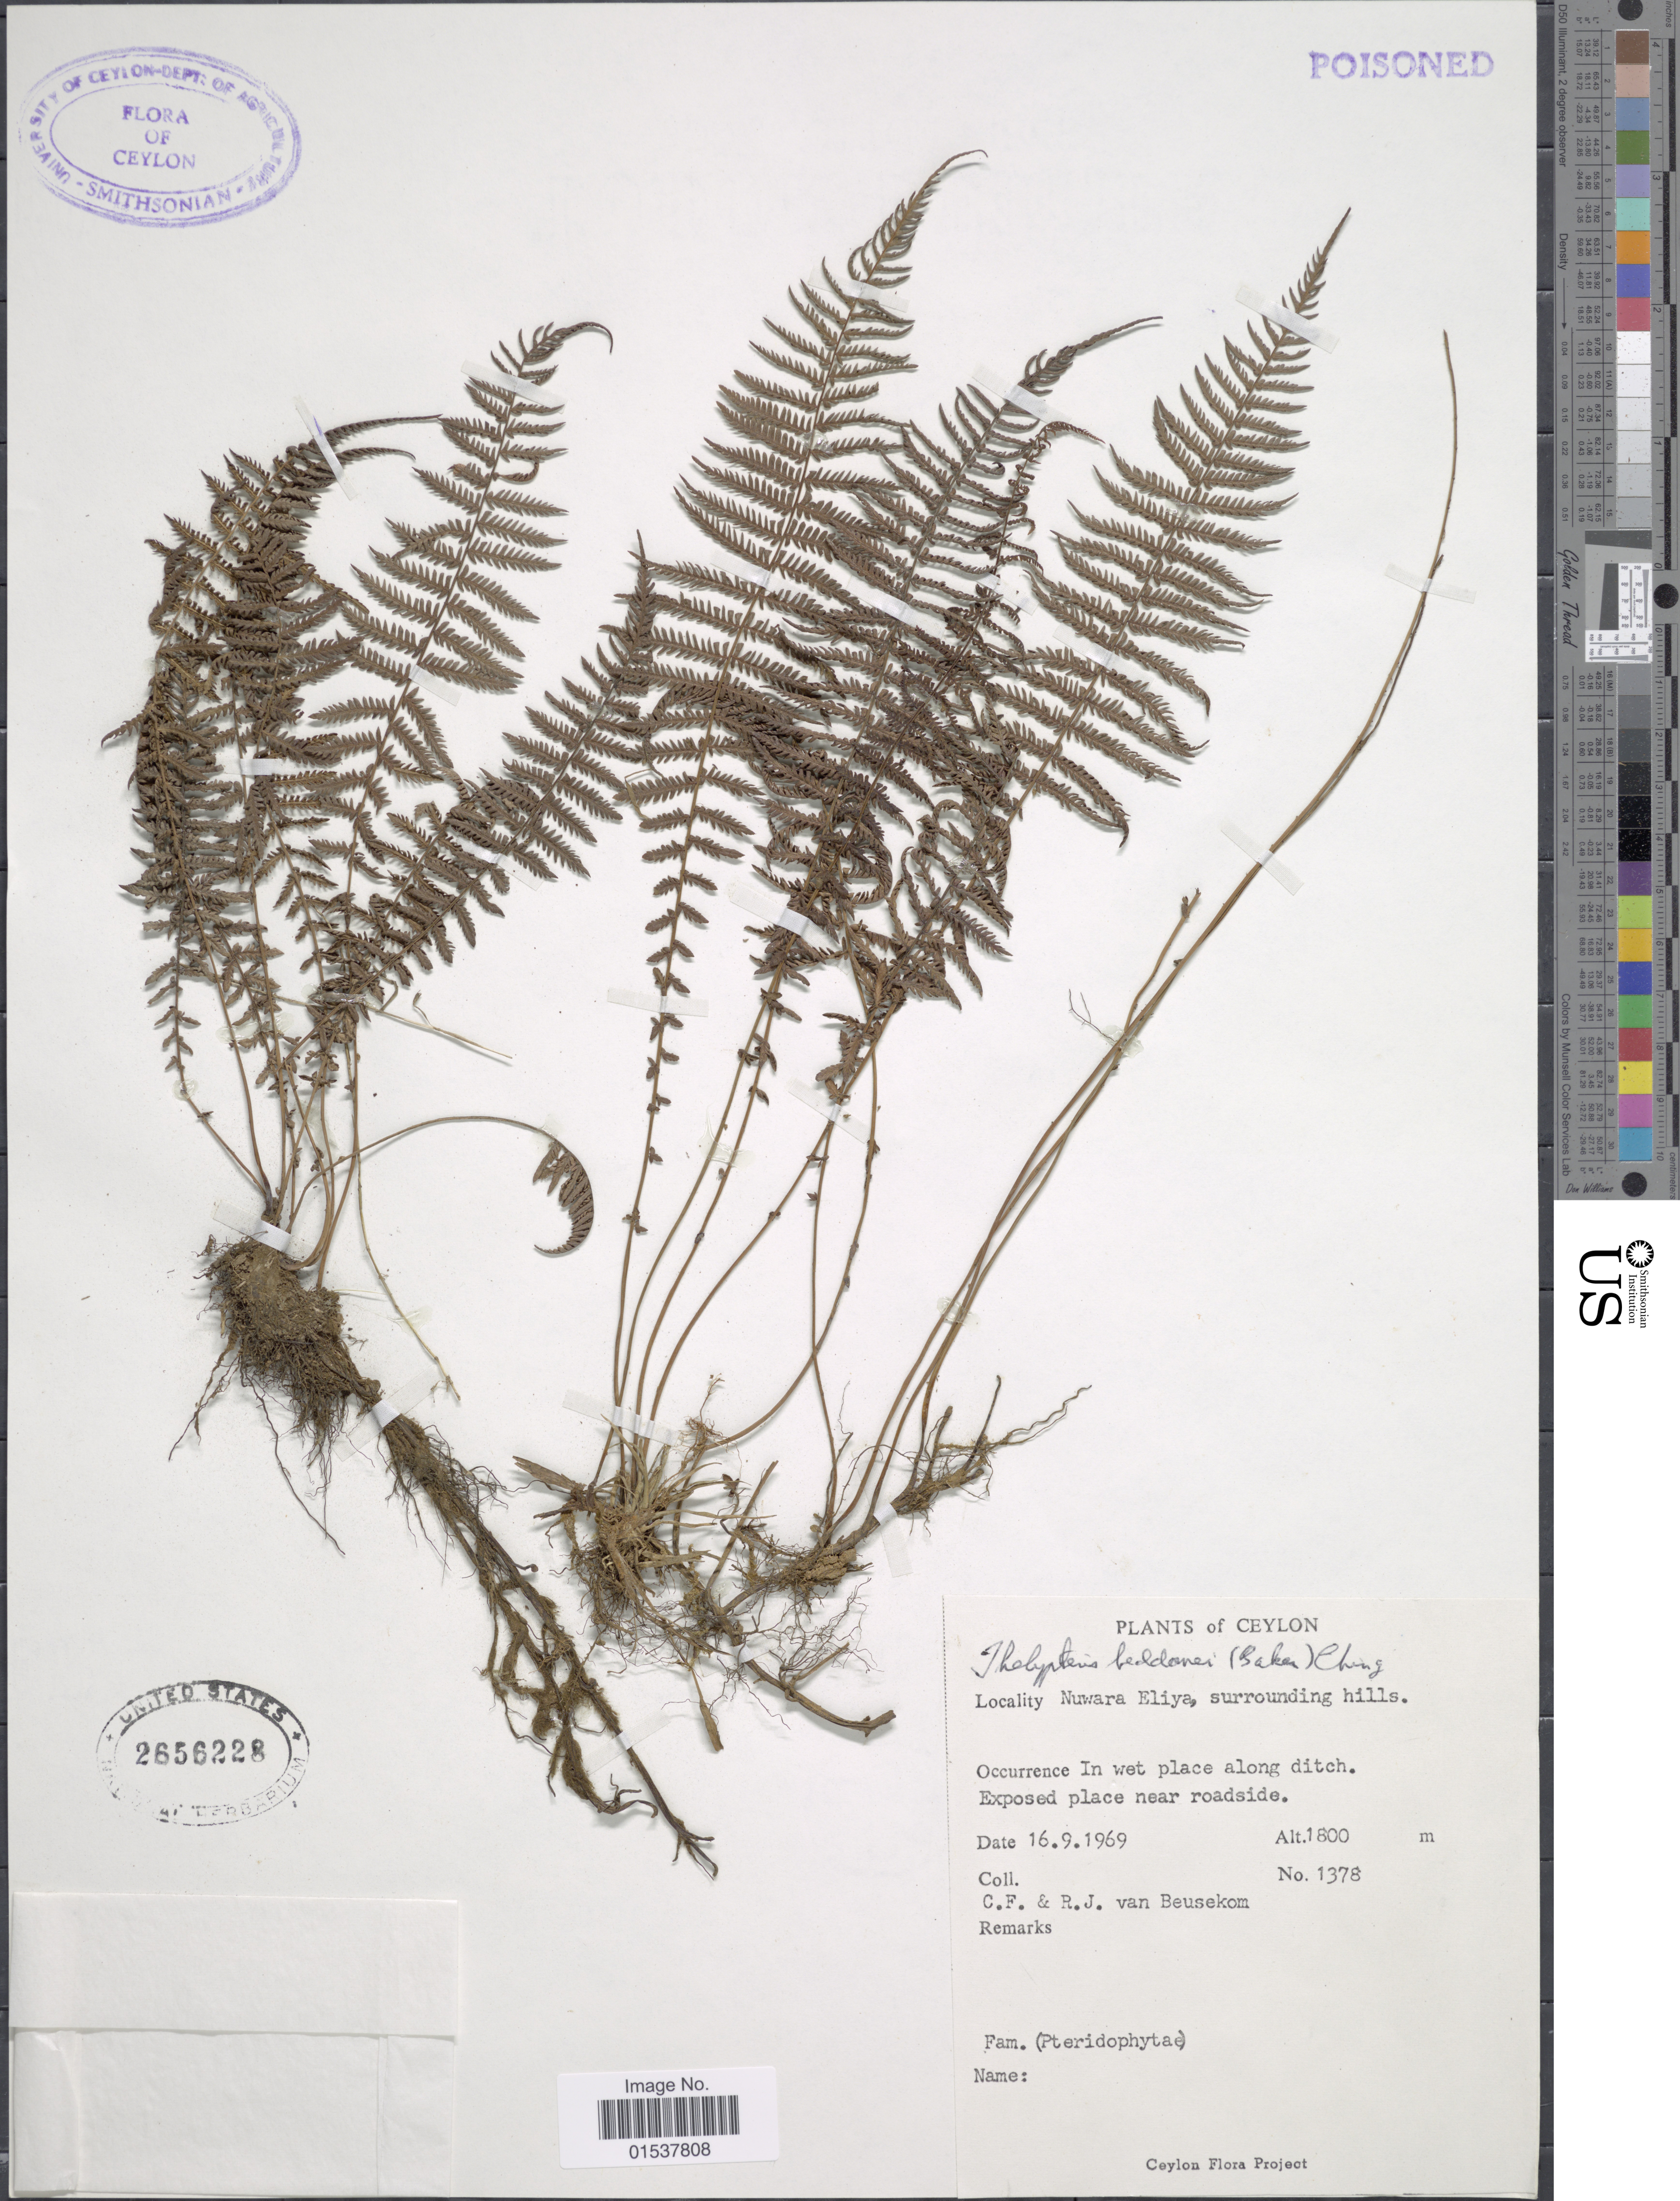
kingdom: Plantae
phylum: Tracheophyta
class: Polypodiopsida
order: Polypodiales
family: Thelypteridaceae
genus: Parathelypteris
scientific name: Parathelypteris beddomei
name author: (Baker) Ching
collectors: C. F. Beusekom & R. Beusekom-Osinga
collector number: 1378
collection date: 1969-09-16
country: Sri Lanka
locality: Ceylon, Nuwara Eliya, surrounding hills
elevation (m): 1800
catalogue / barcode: US 2656228